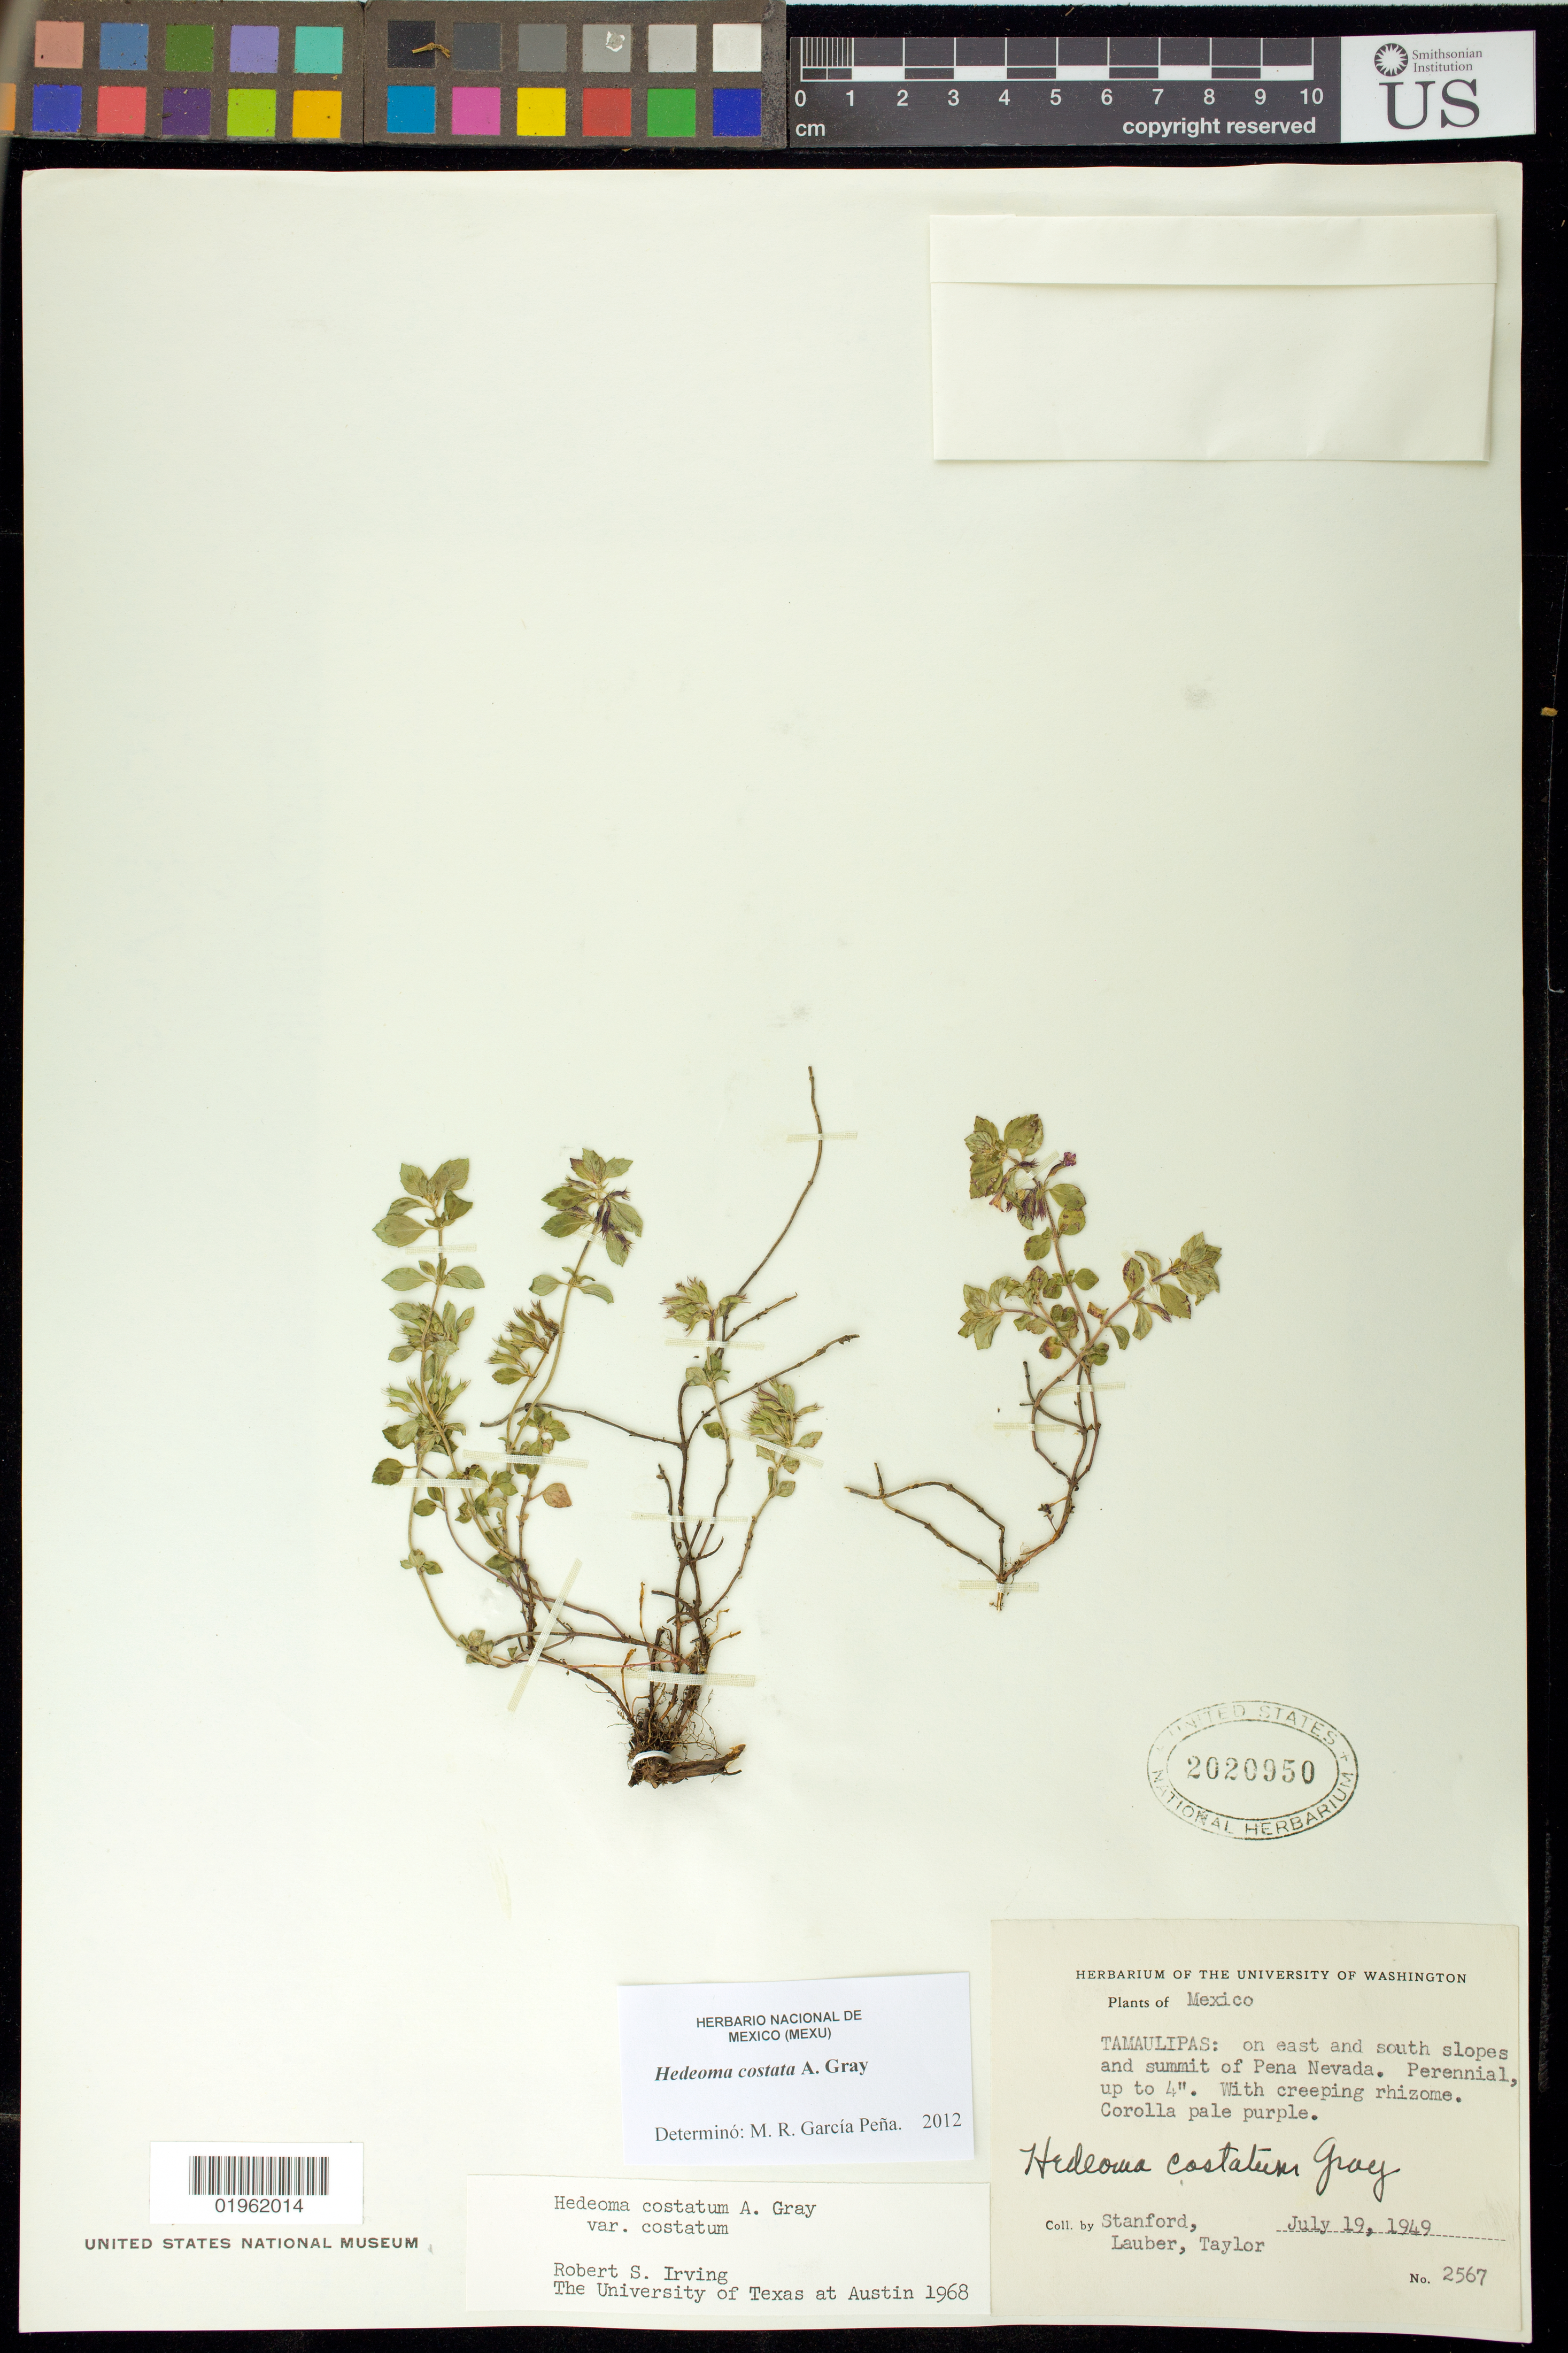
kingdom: Plantae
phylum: Tracheophyta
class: Magnoliopsida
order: Lamiales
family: Lamiaceae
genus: Hedeoma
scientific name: Hedeoma costata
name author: A. Gray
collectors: -. Stanford, -. Lauber & -- Taylor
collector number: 2567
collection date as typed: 19 Jul 1949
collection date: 1949-07-19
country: Mexico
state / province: Tamaulipas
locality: On E and S slopes and summit of Pena Nevada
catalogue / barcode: US 2020950